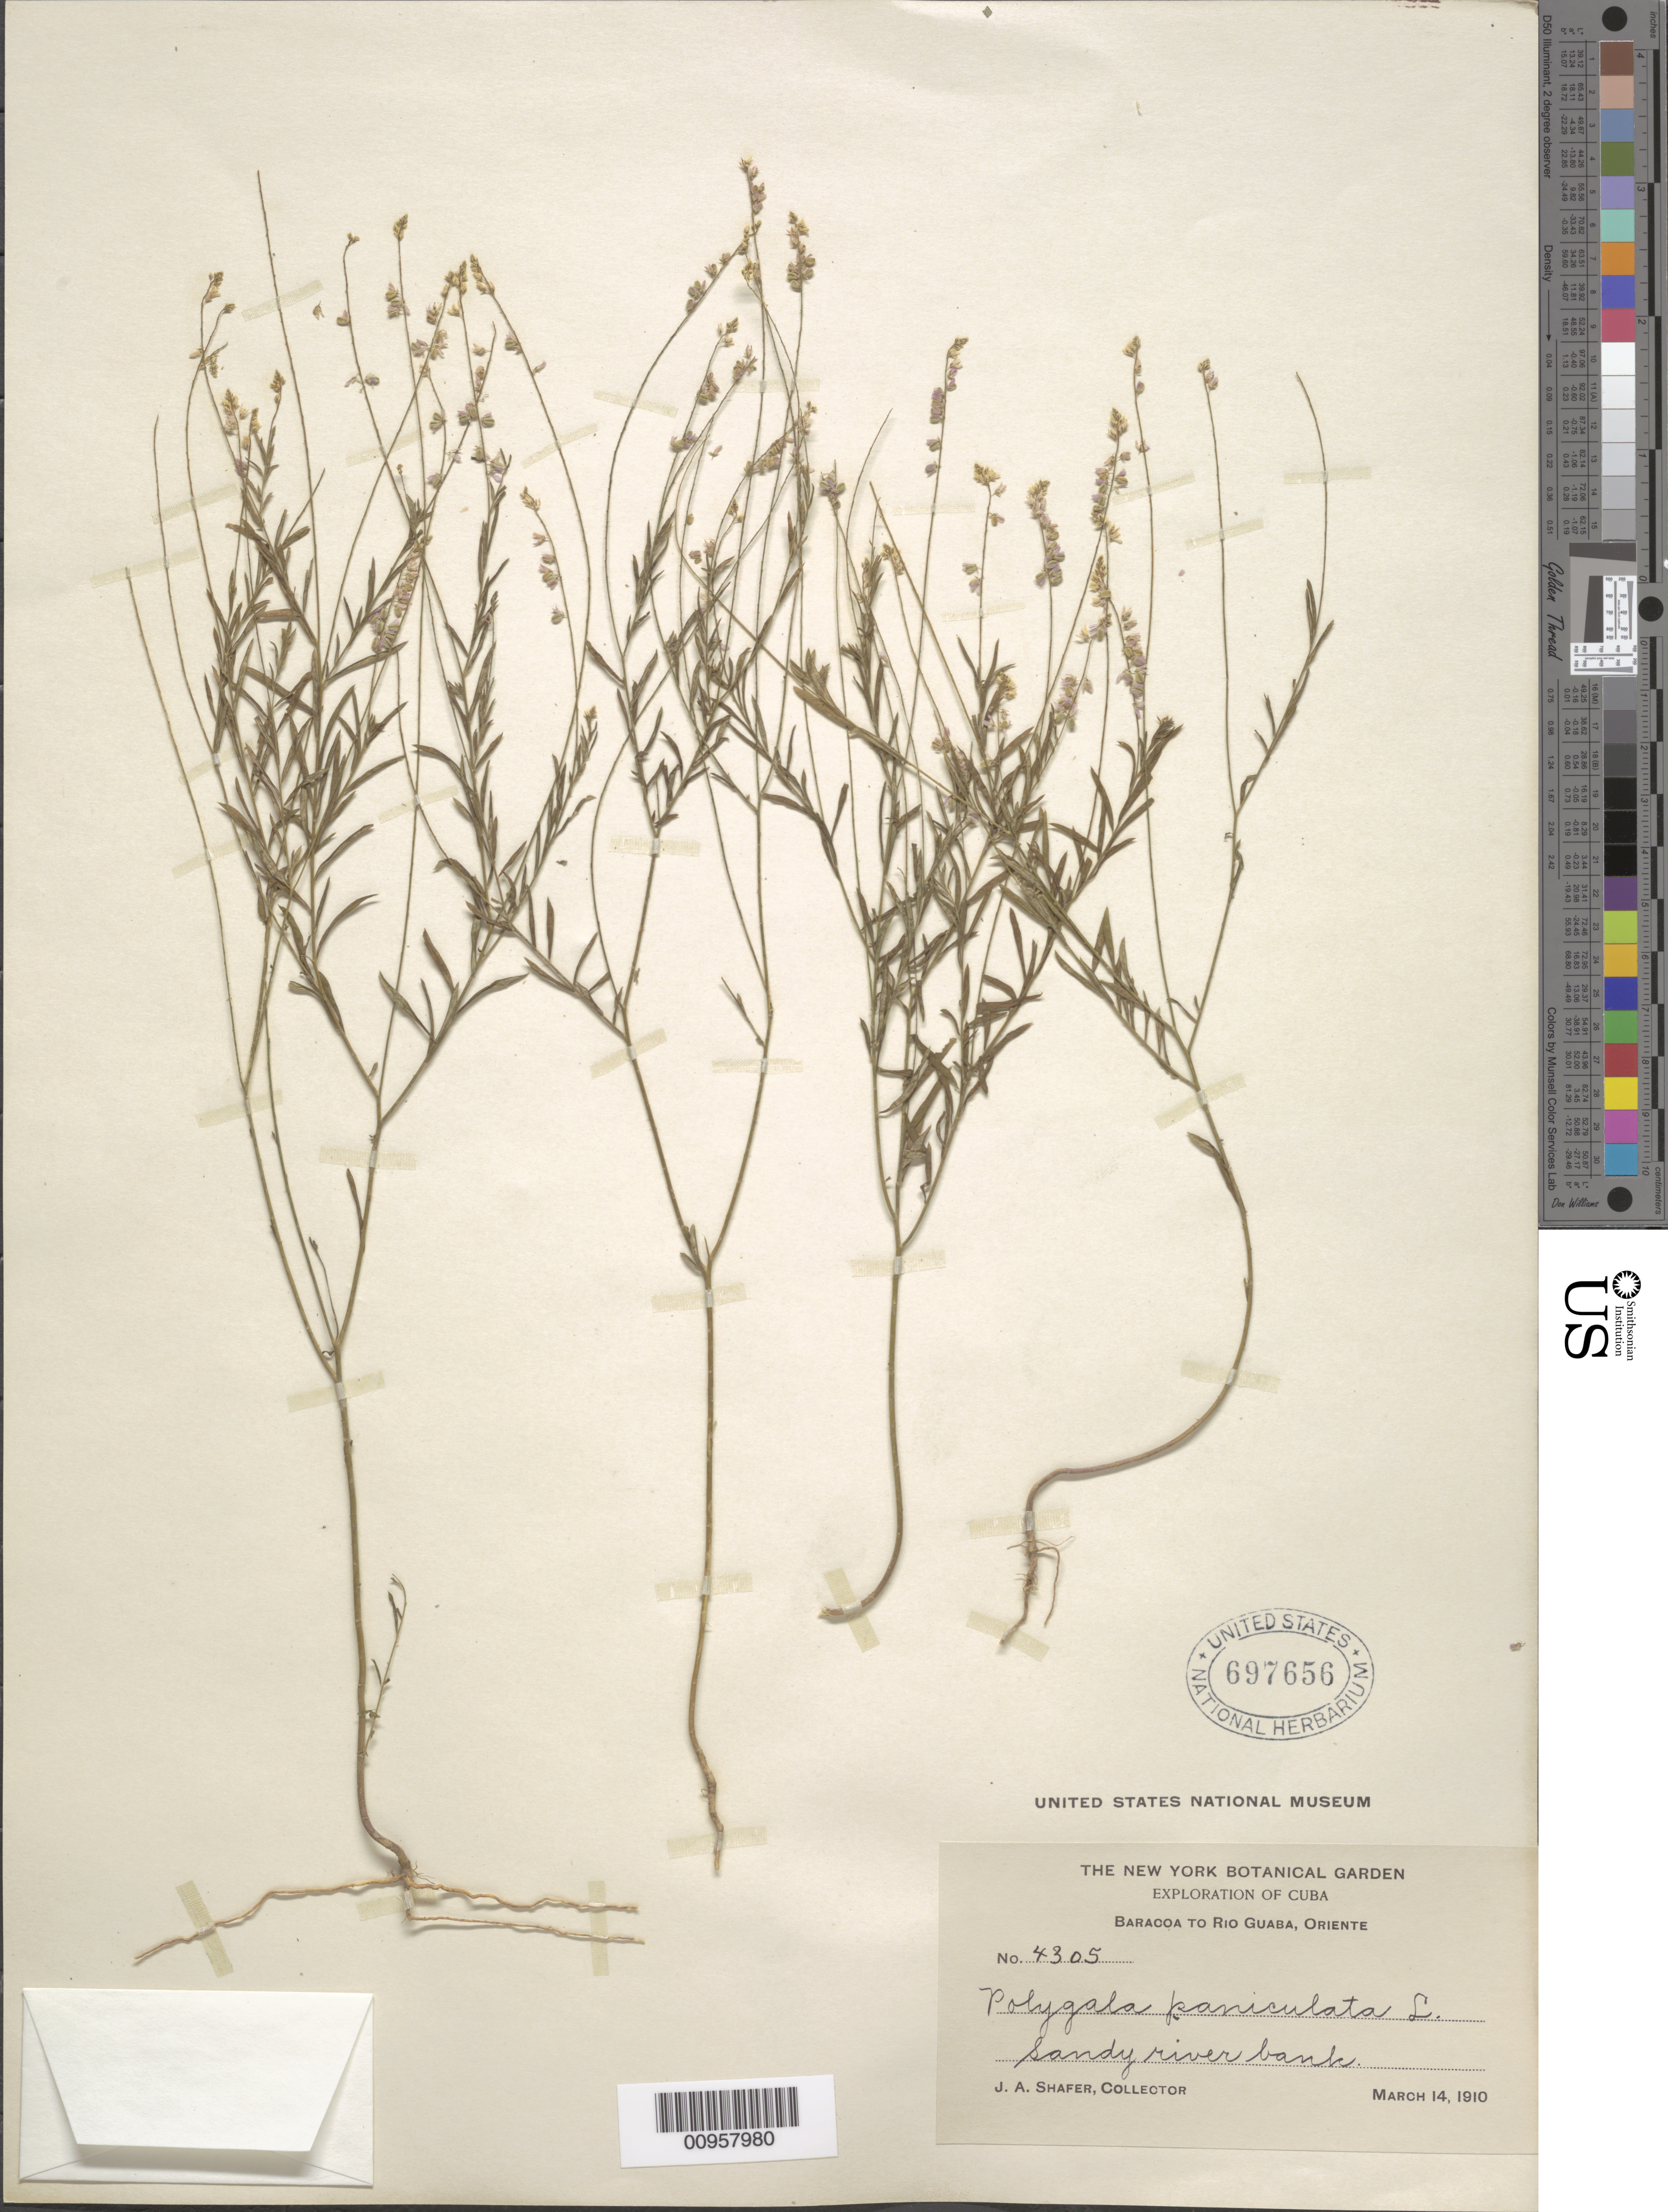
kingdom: Plantae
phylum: Tracheophyta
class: Magnoliopsida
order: Fabales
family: Polygalaceae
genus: Polygala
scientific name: Polygala paniculata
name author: L.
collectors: J. A. Shafer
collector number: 4305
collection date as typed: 14 Mar 1910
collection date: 1910-03-14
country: Cuba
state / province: Guantanamo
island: Cuba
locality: Baracoa to Rio Guaba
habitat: Sandy river bank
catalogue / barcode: US 697656